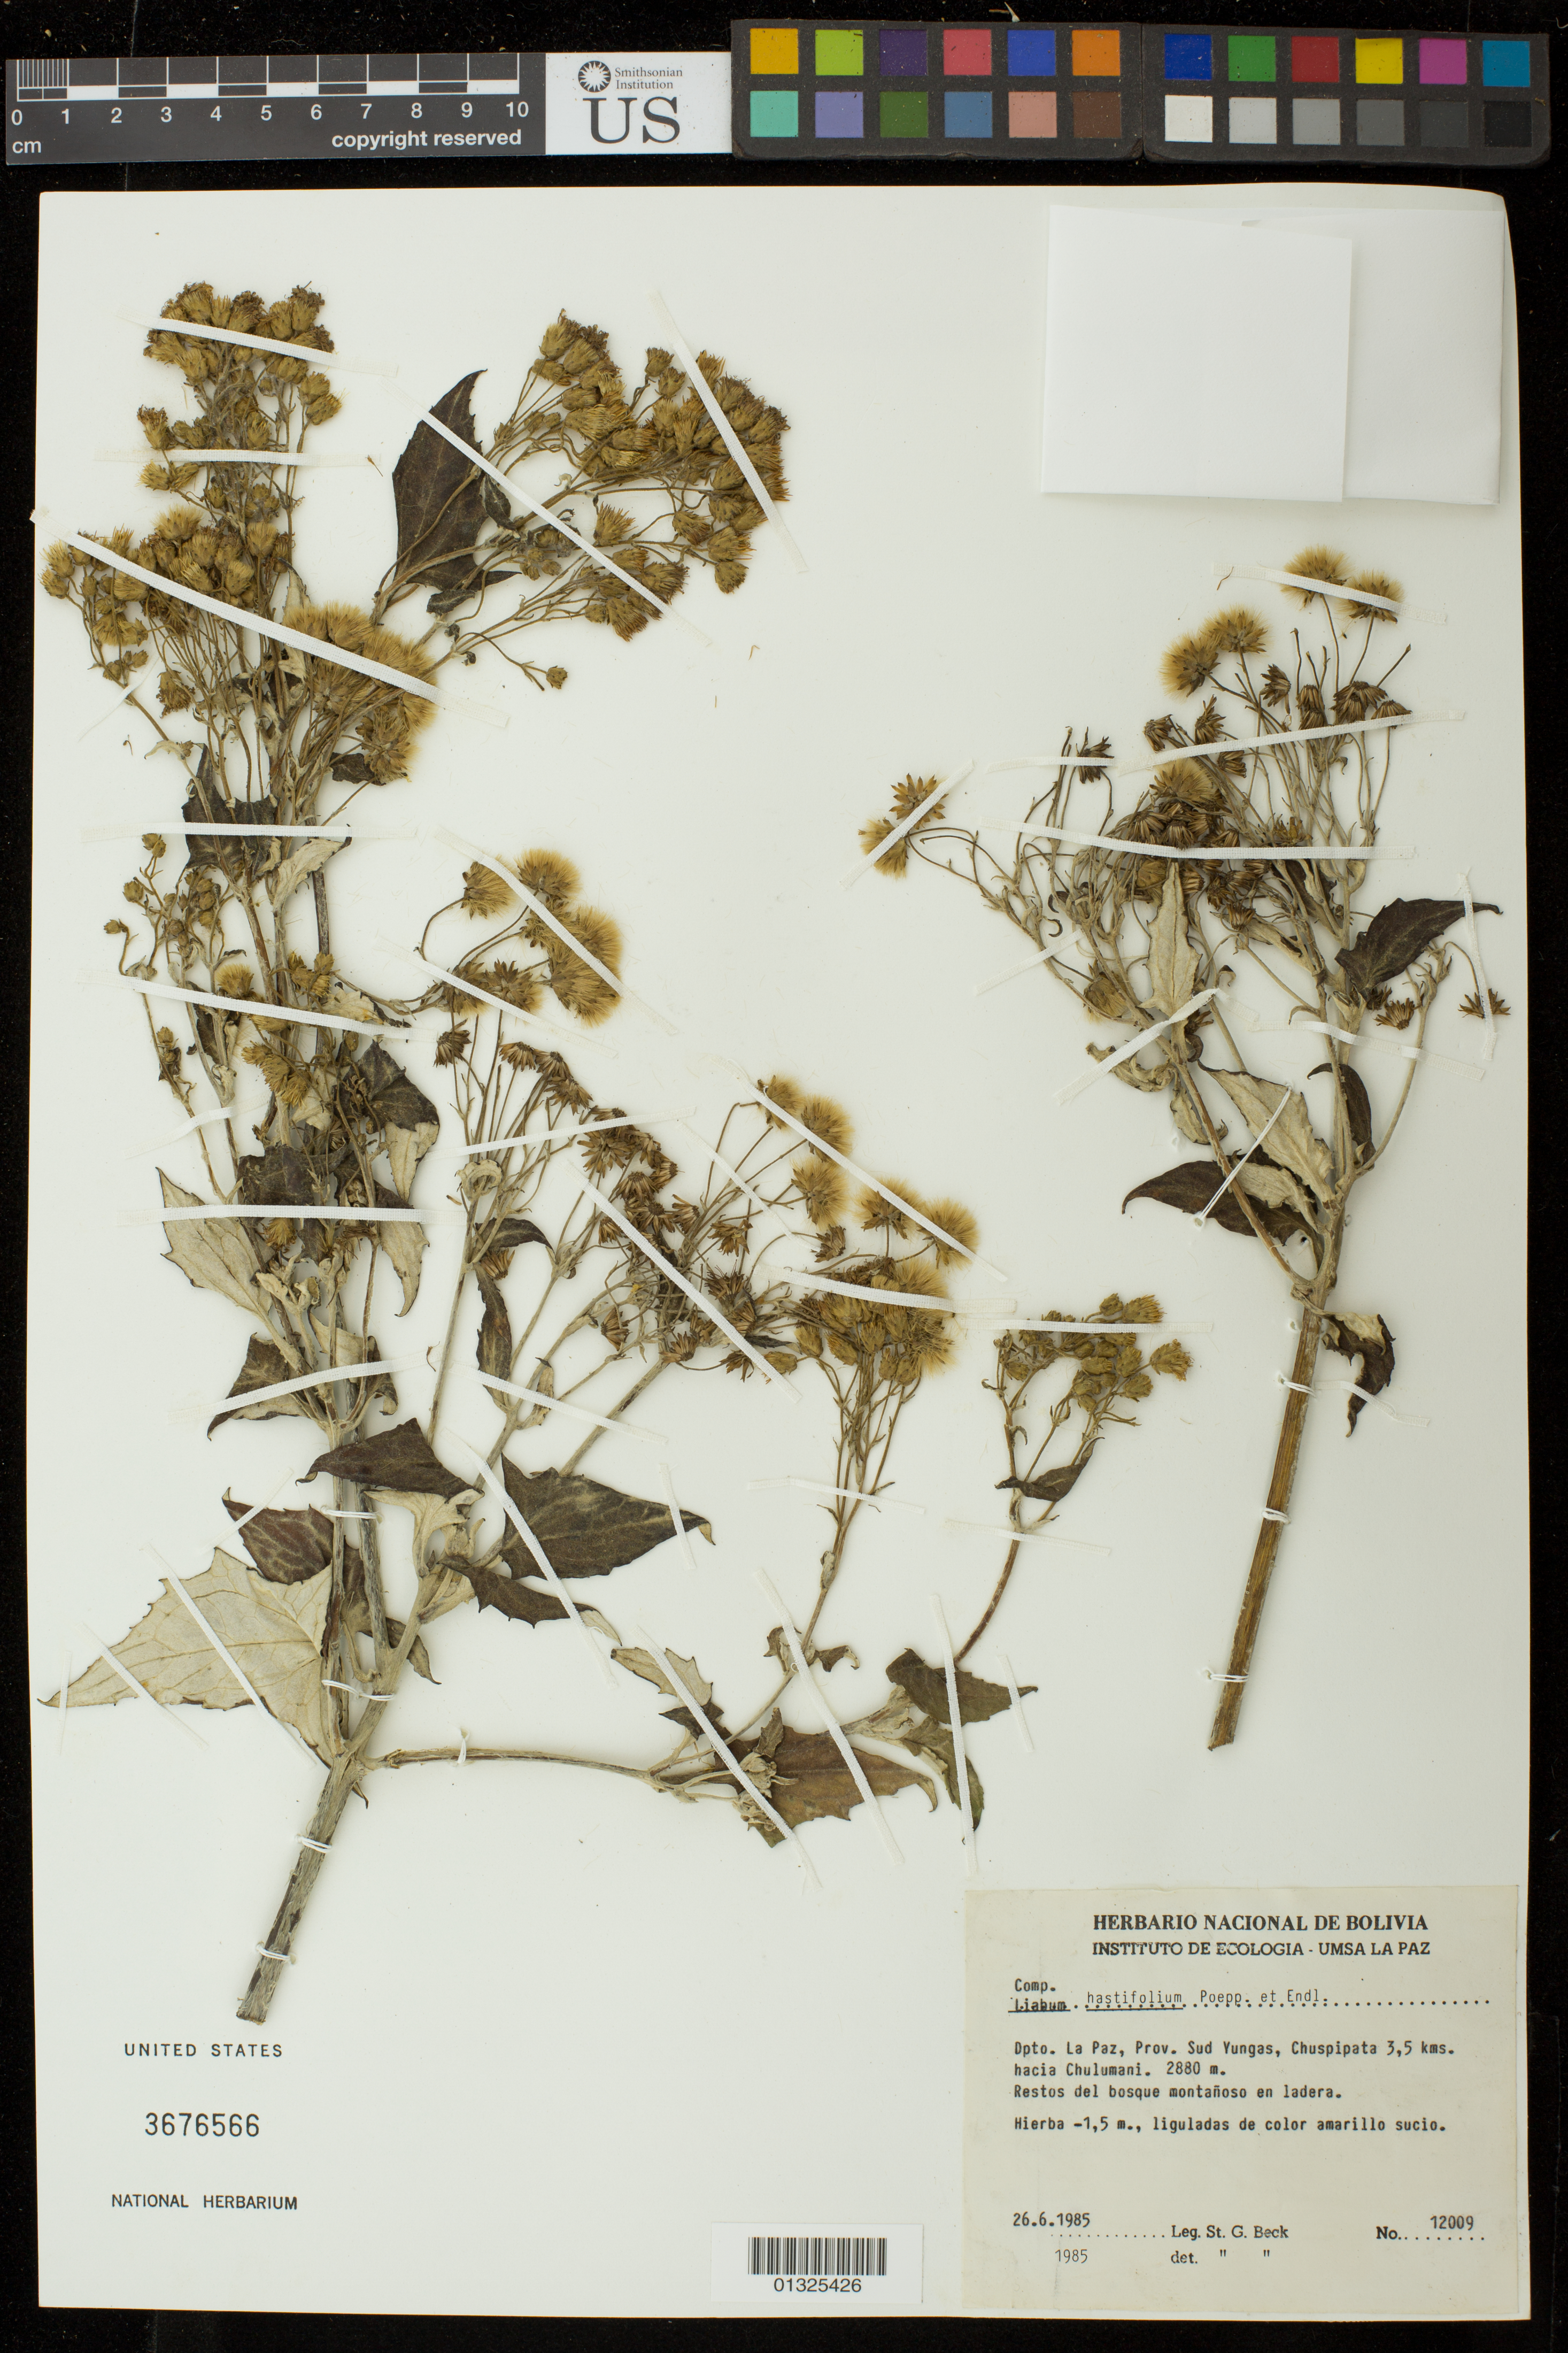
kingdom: Plantae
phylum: Tracheophyta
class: Magnoliopsida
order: Asterales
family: Asteraceae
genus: Liabum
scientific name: Liabum hastifolium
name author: Poepp. & Endl.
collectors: S. G. Beck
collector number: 12009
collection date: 1985-06-26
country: Bolivia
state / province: La Paz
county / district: Sud Yungas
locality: Chuspipata 3,5 kms. hacia Chulumani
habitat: Restos del bosque montanoso en ladera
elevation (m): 2880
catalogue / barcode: US 3676566